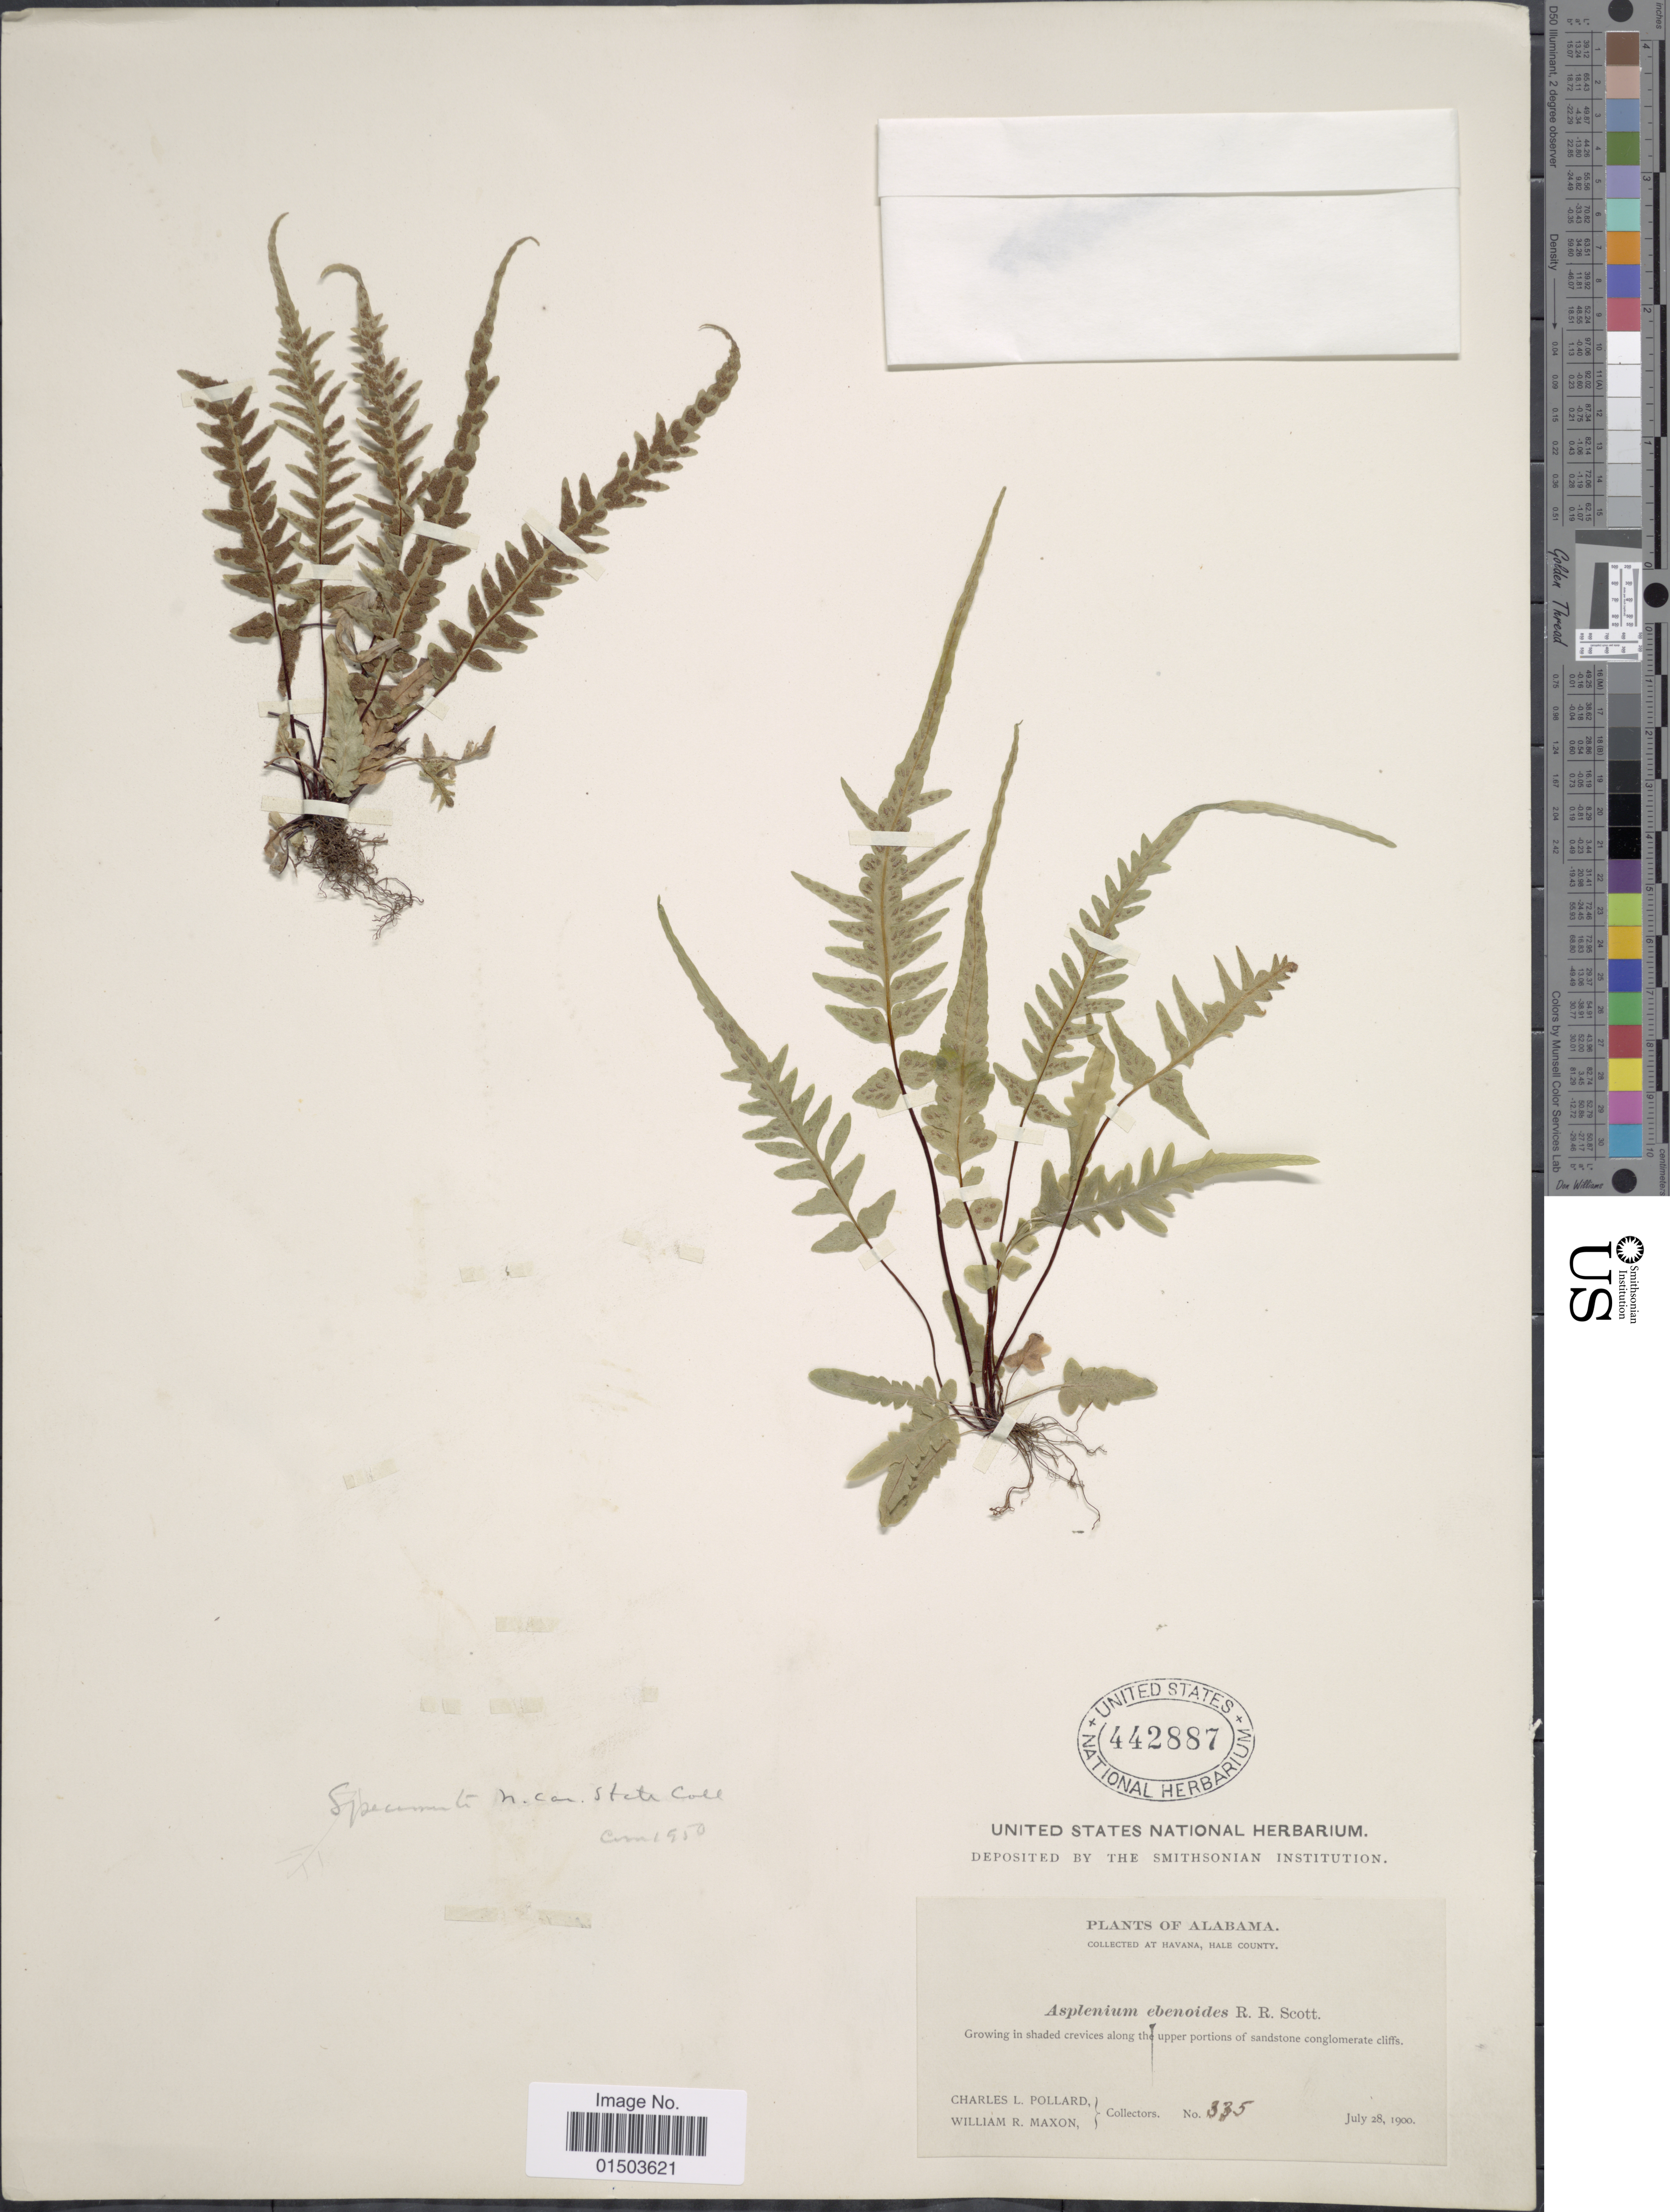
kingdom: Plantae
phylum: Tracheophyta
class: Polypodiopsida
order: Polypodiales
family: Aspleniaceae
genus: Asplenium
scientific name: Asplenium x ebenoides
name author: R.R. Scott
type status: Isotype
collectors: C. L. Pollard & W. R. Maxon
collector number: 335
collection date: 1900-07-28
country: United States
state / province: Alabama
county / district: Hale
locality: Alabama, Havana, Hale County.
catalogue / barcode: US 442887